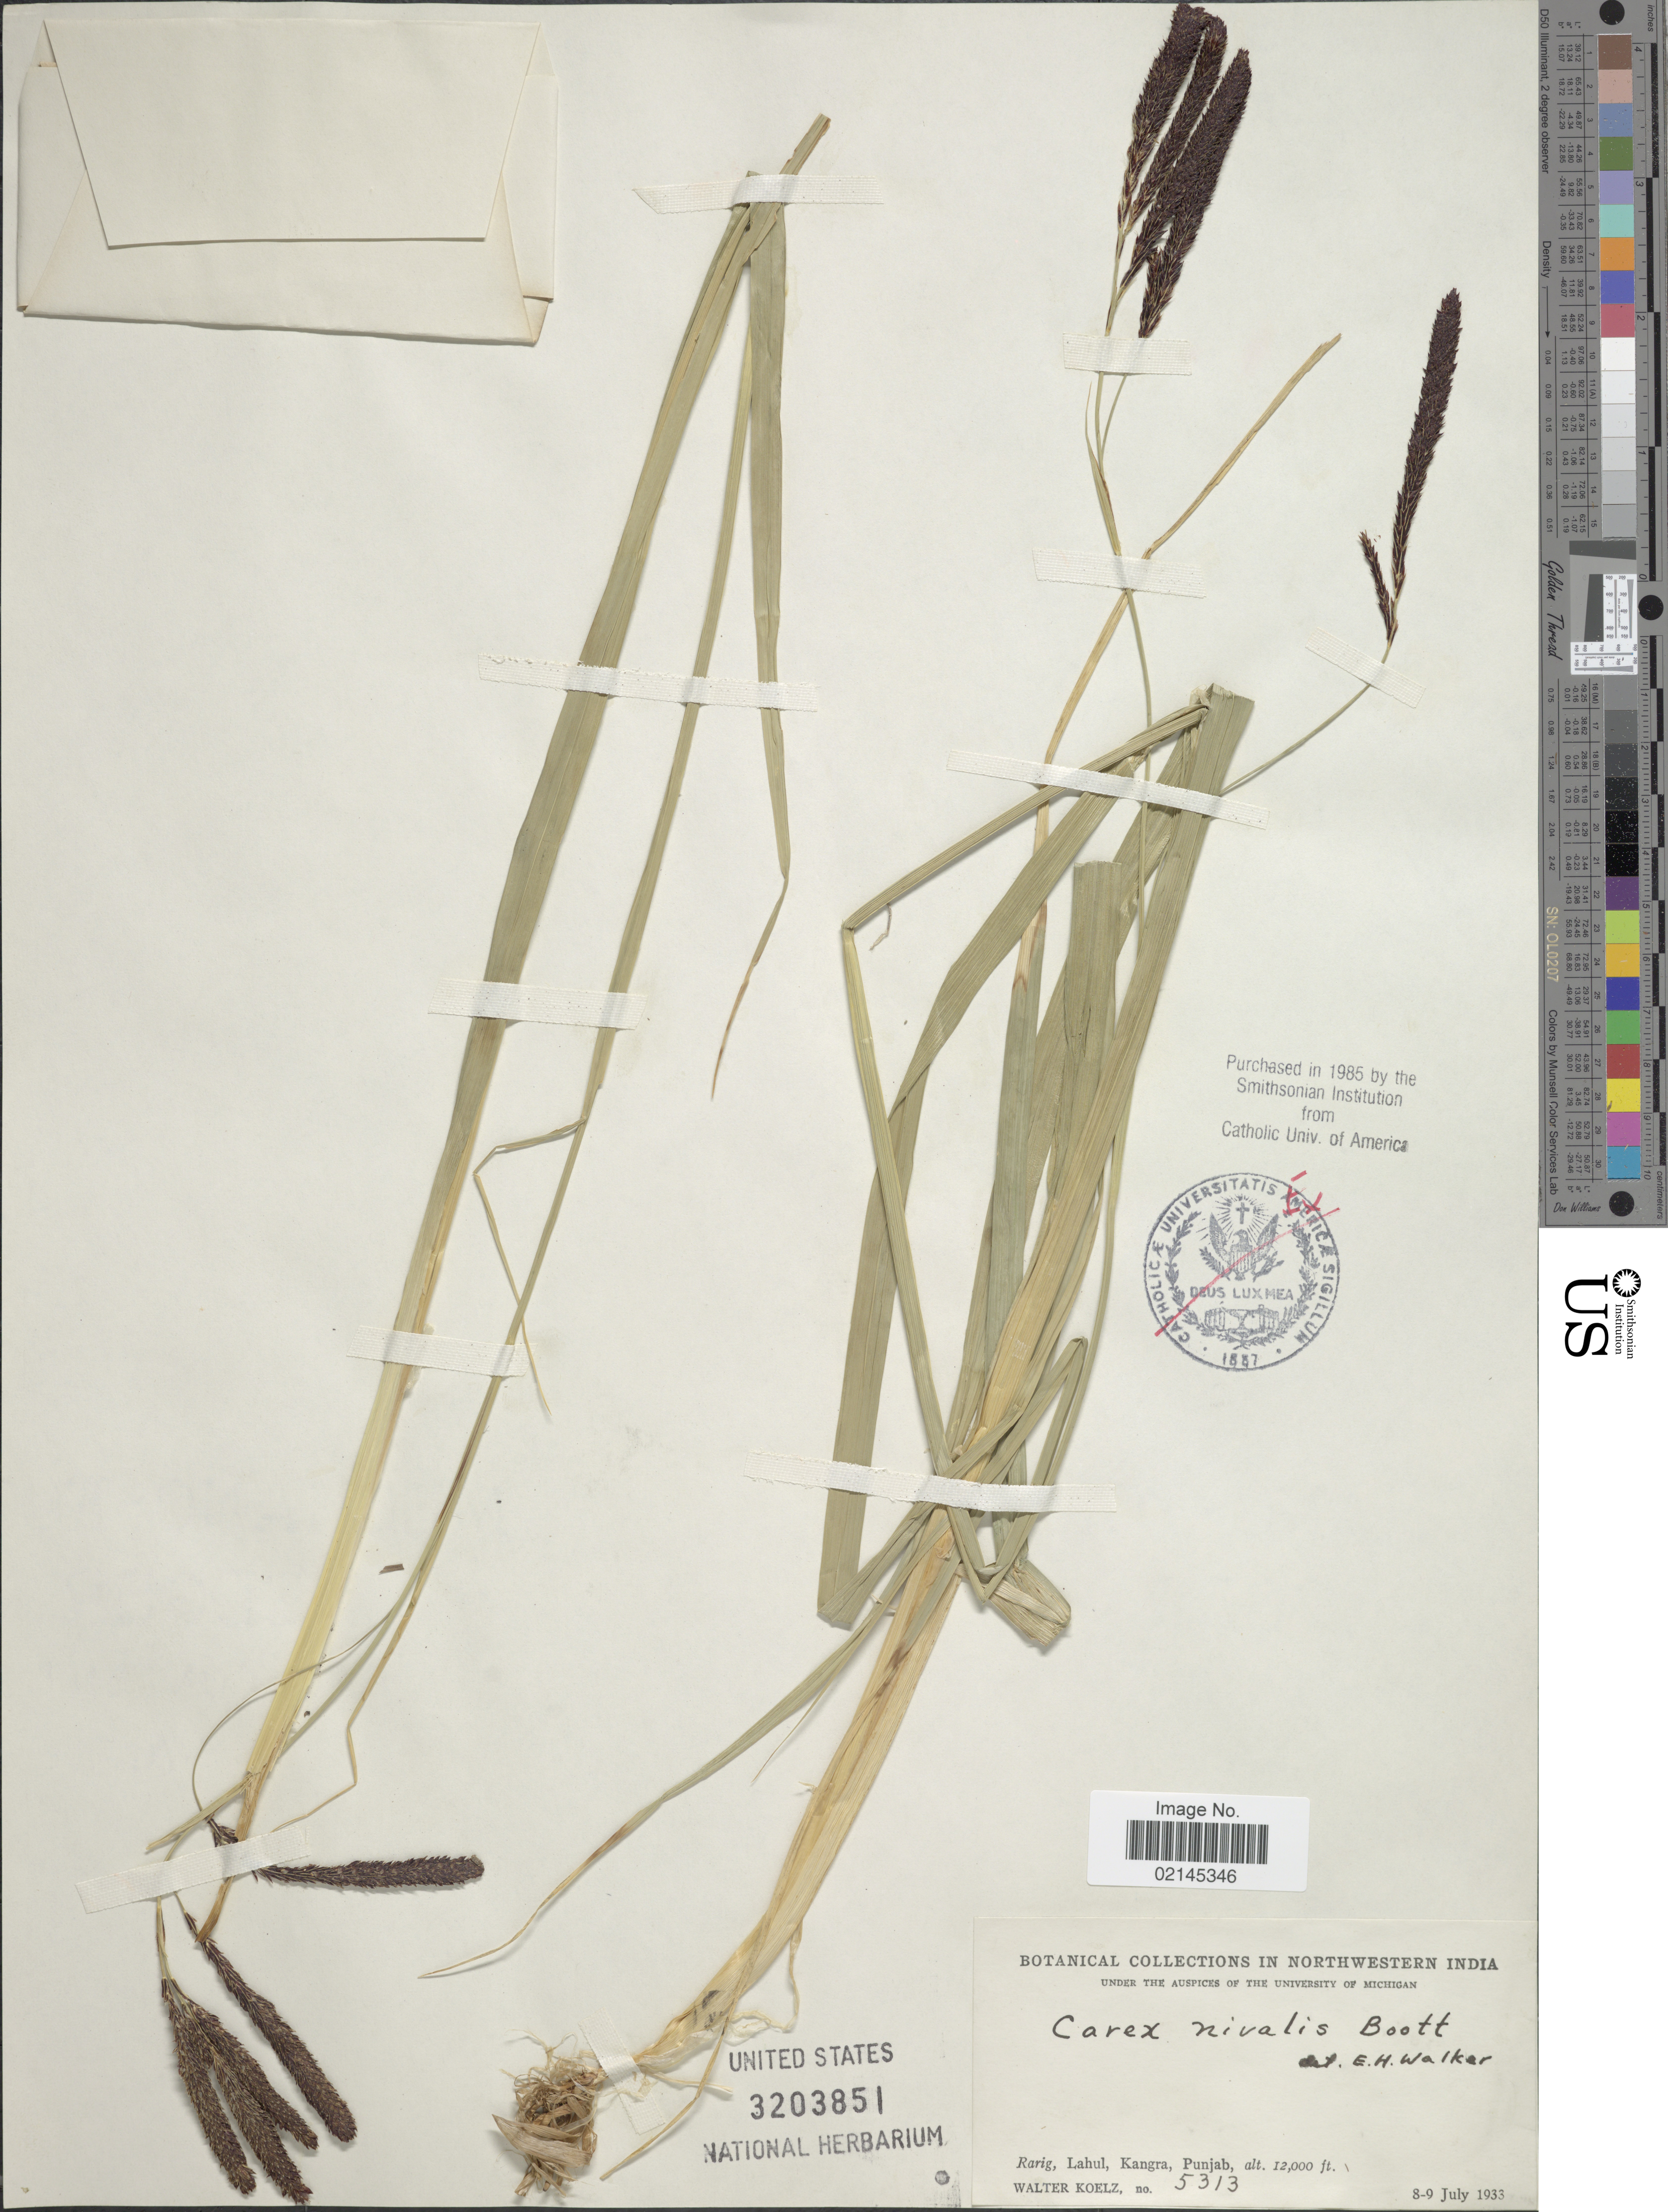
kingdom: Plantae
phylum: Tracheophyta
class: Liliopsida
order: Poales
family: Cyperaceae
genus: Carex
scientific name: Carex nivalis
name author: Boott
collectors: W. N. Koelz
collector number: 5313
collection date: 1933-07-08/1933-07-09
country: India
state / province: Punjab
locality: Northwestern India. Rarig, Lahul, Kangra, Punjab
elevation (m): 3658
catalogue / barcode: US 3203851